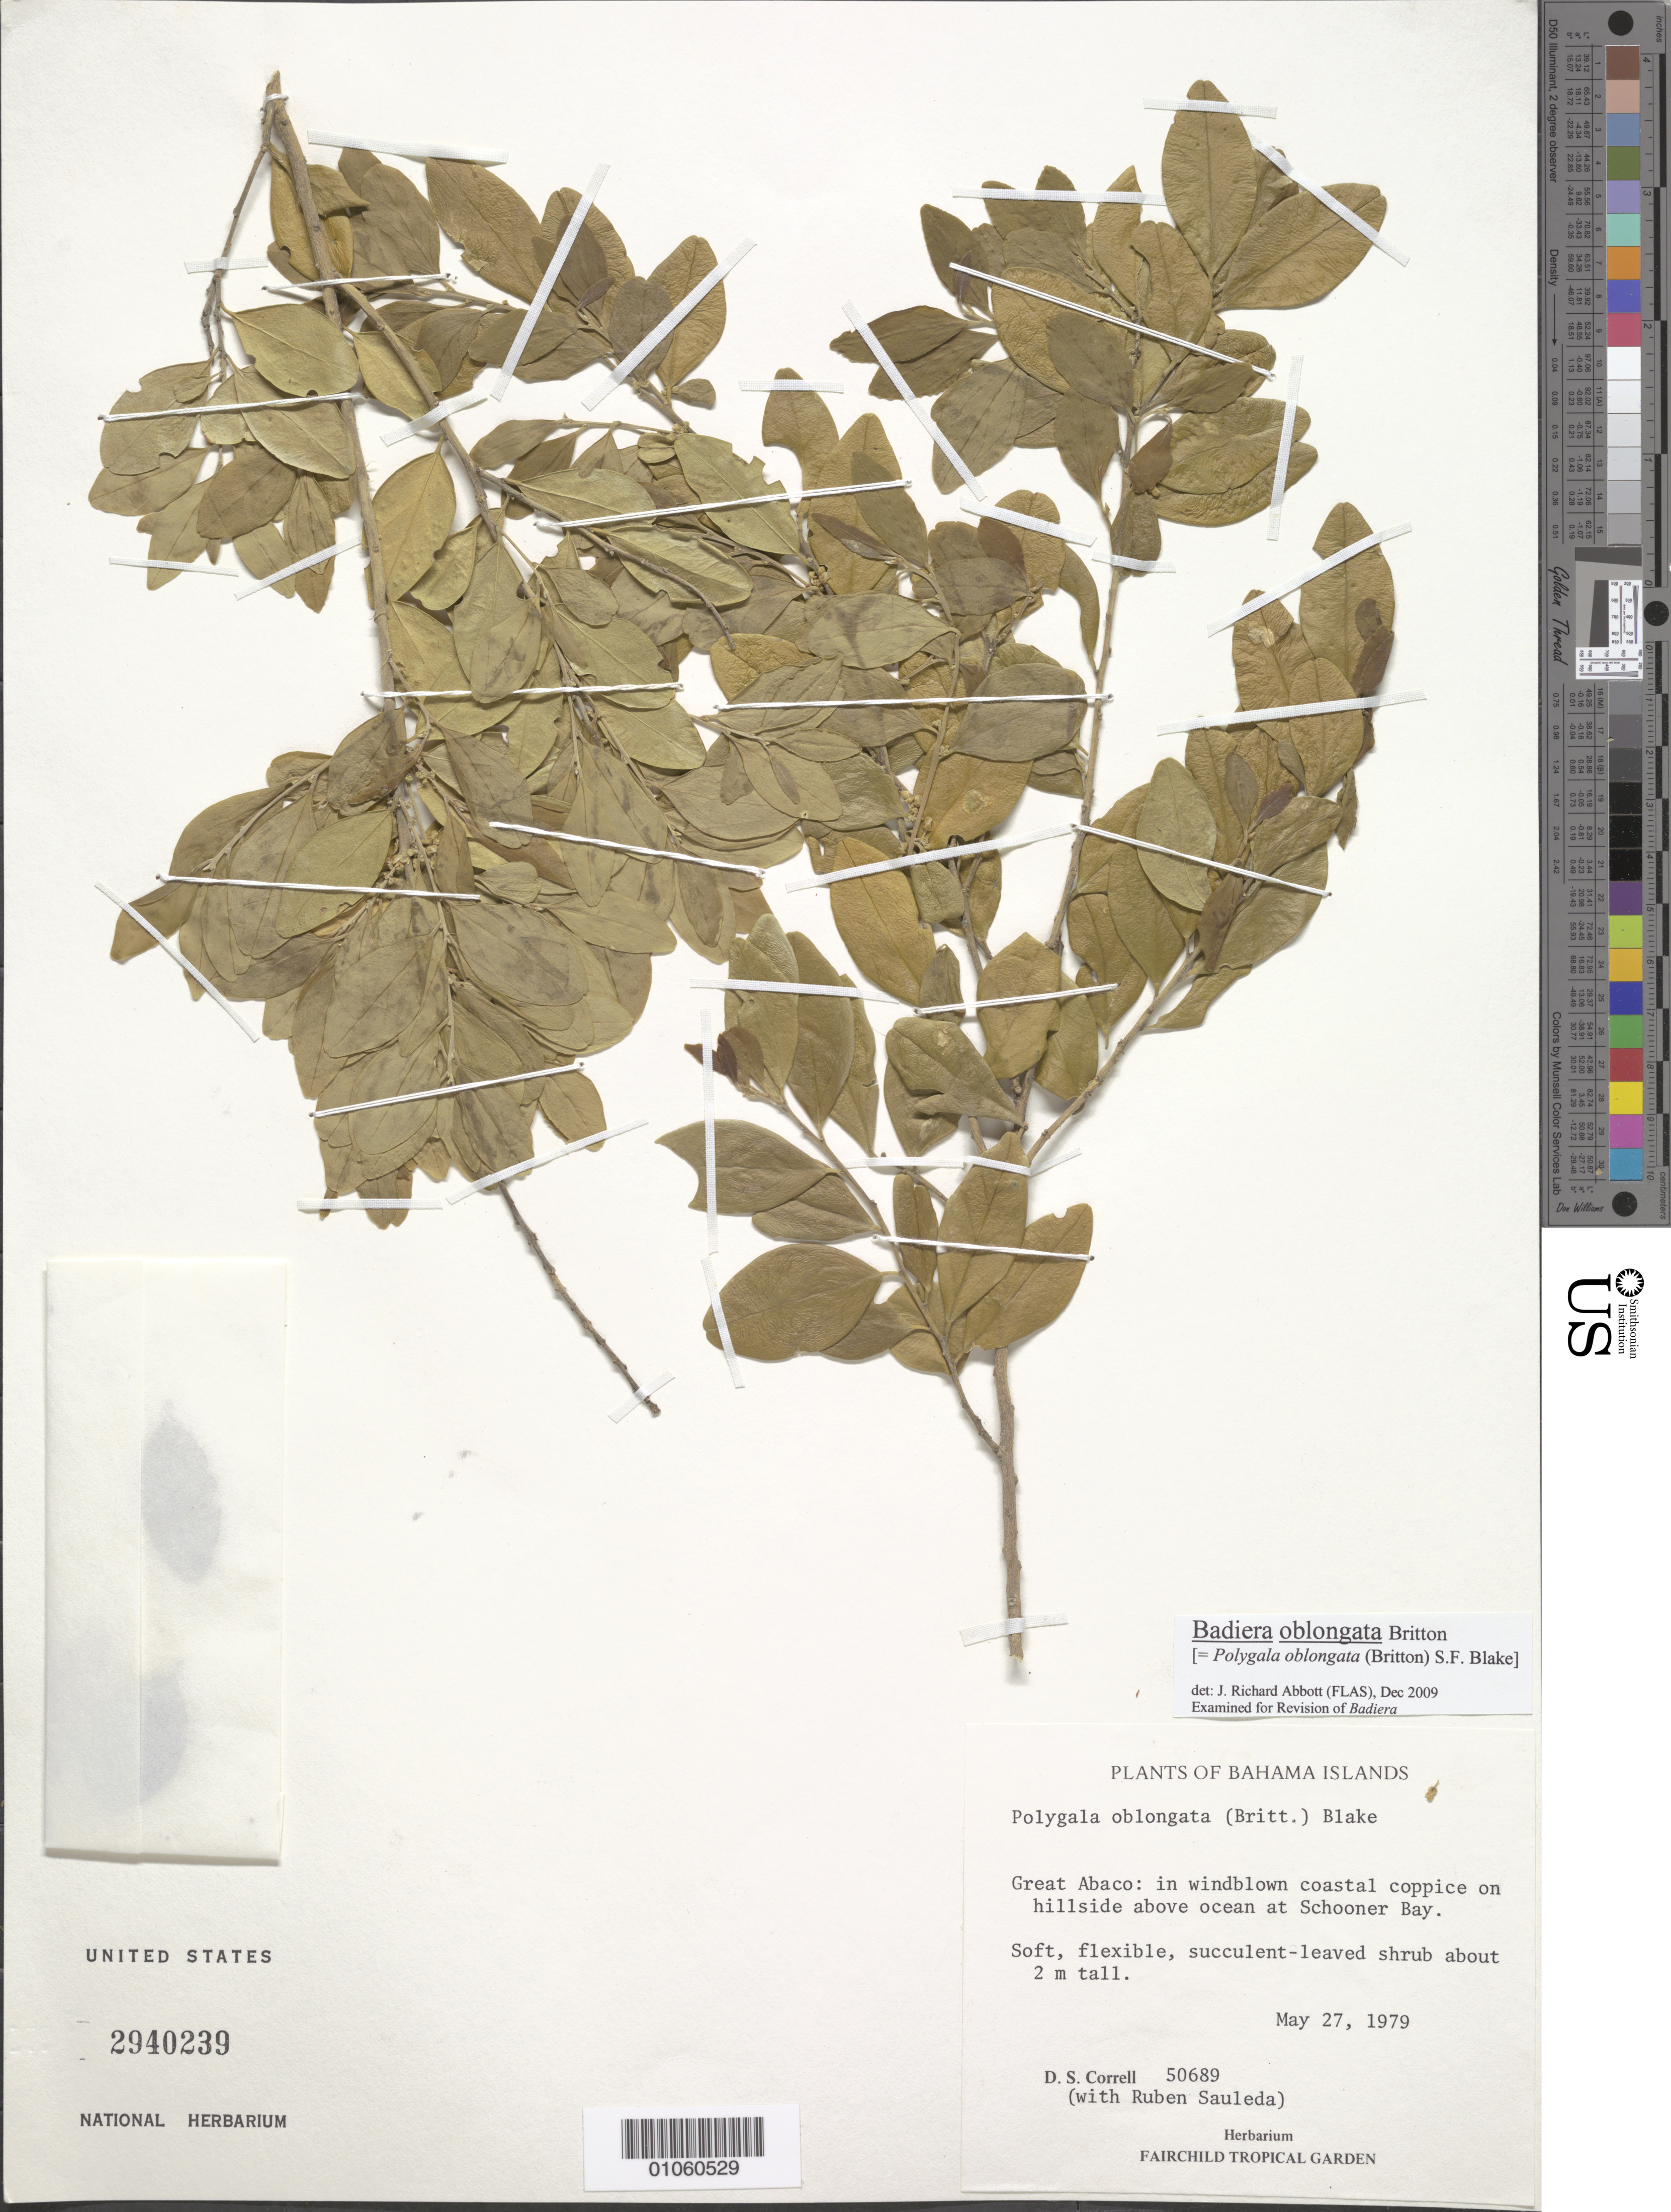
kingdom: Plantae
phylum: Tracheophyta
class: Magnoliopsida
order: Fabales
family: Polygalaceae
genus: Badiera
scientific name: Badiera oblongata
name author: Britton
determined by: Abbott, J. R., (FLAS)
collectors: D. S. Correll & R. Sauleda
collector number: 50689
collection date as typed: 27 May 1979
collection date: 1979-05-27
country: Bahamas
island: Great Abaco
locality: Schooner Bay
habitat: In windblown coastal coppice on hillside above ocean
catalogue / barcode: US 2940239